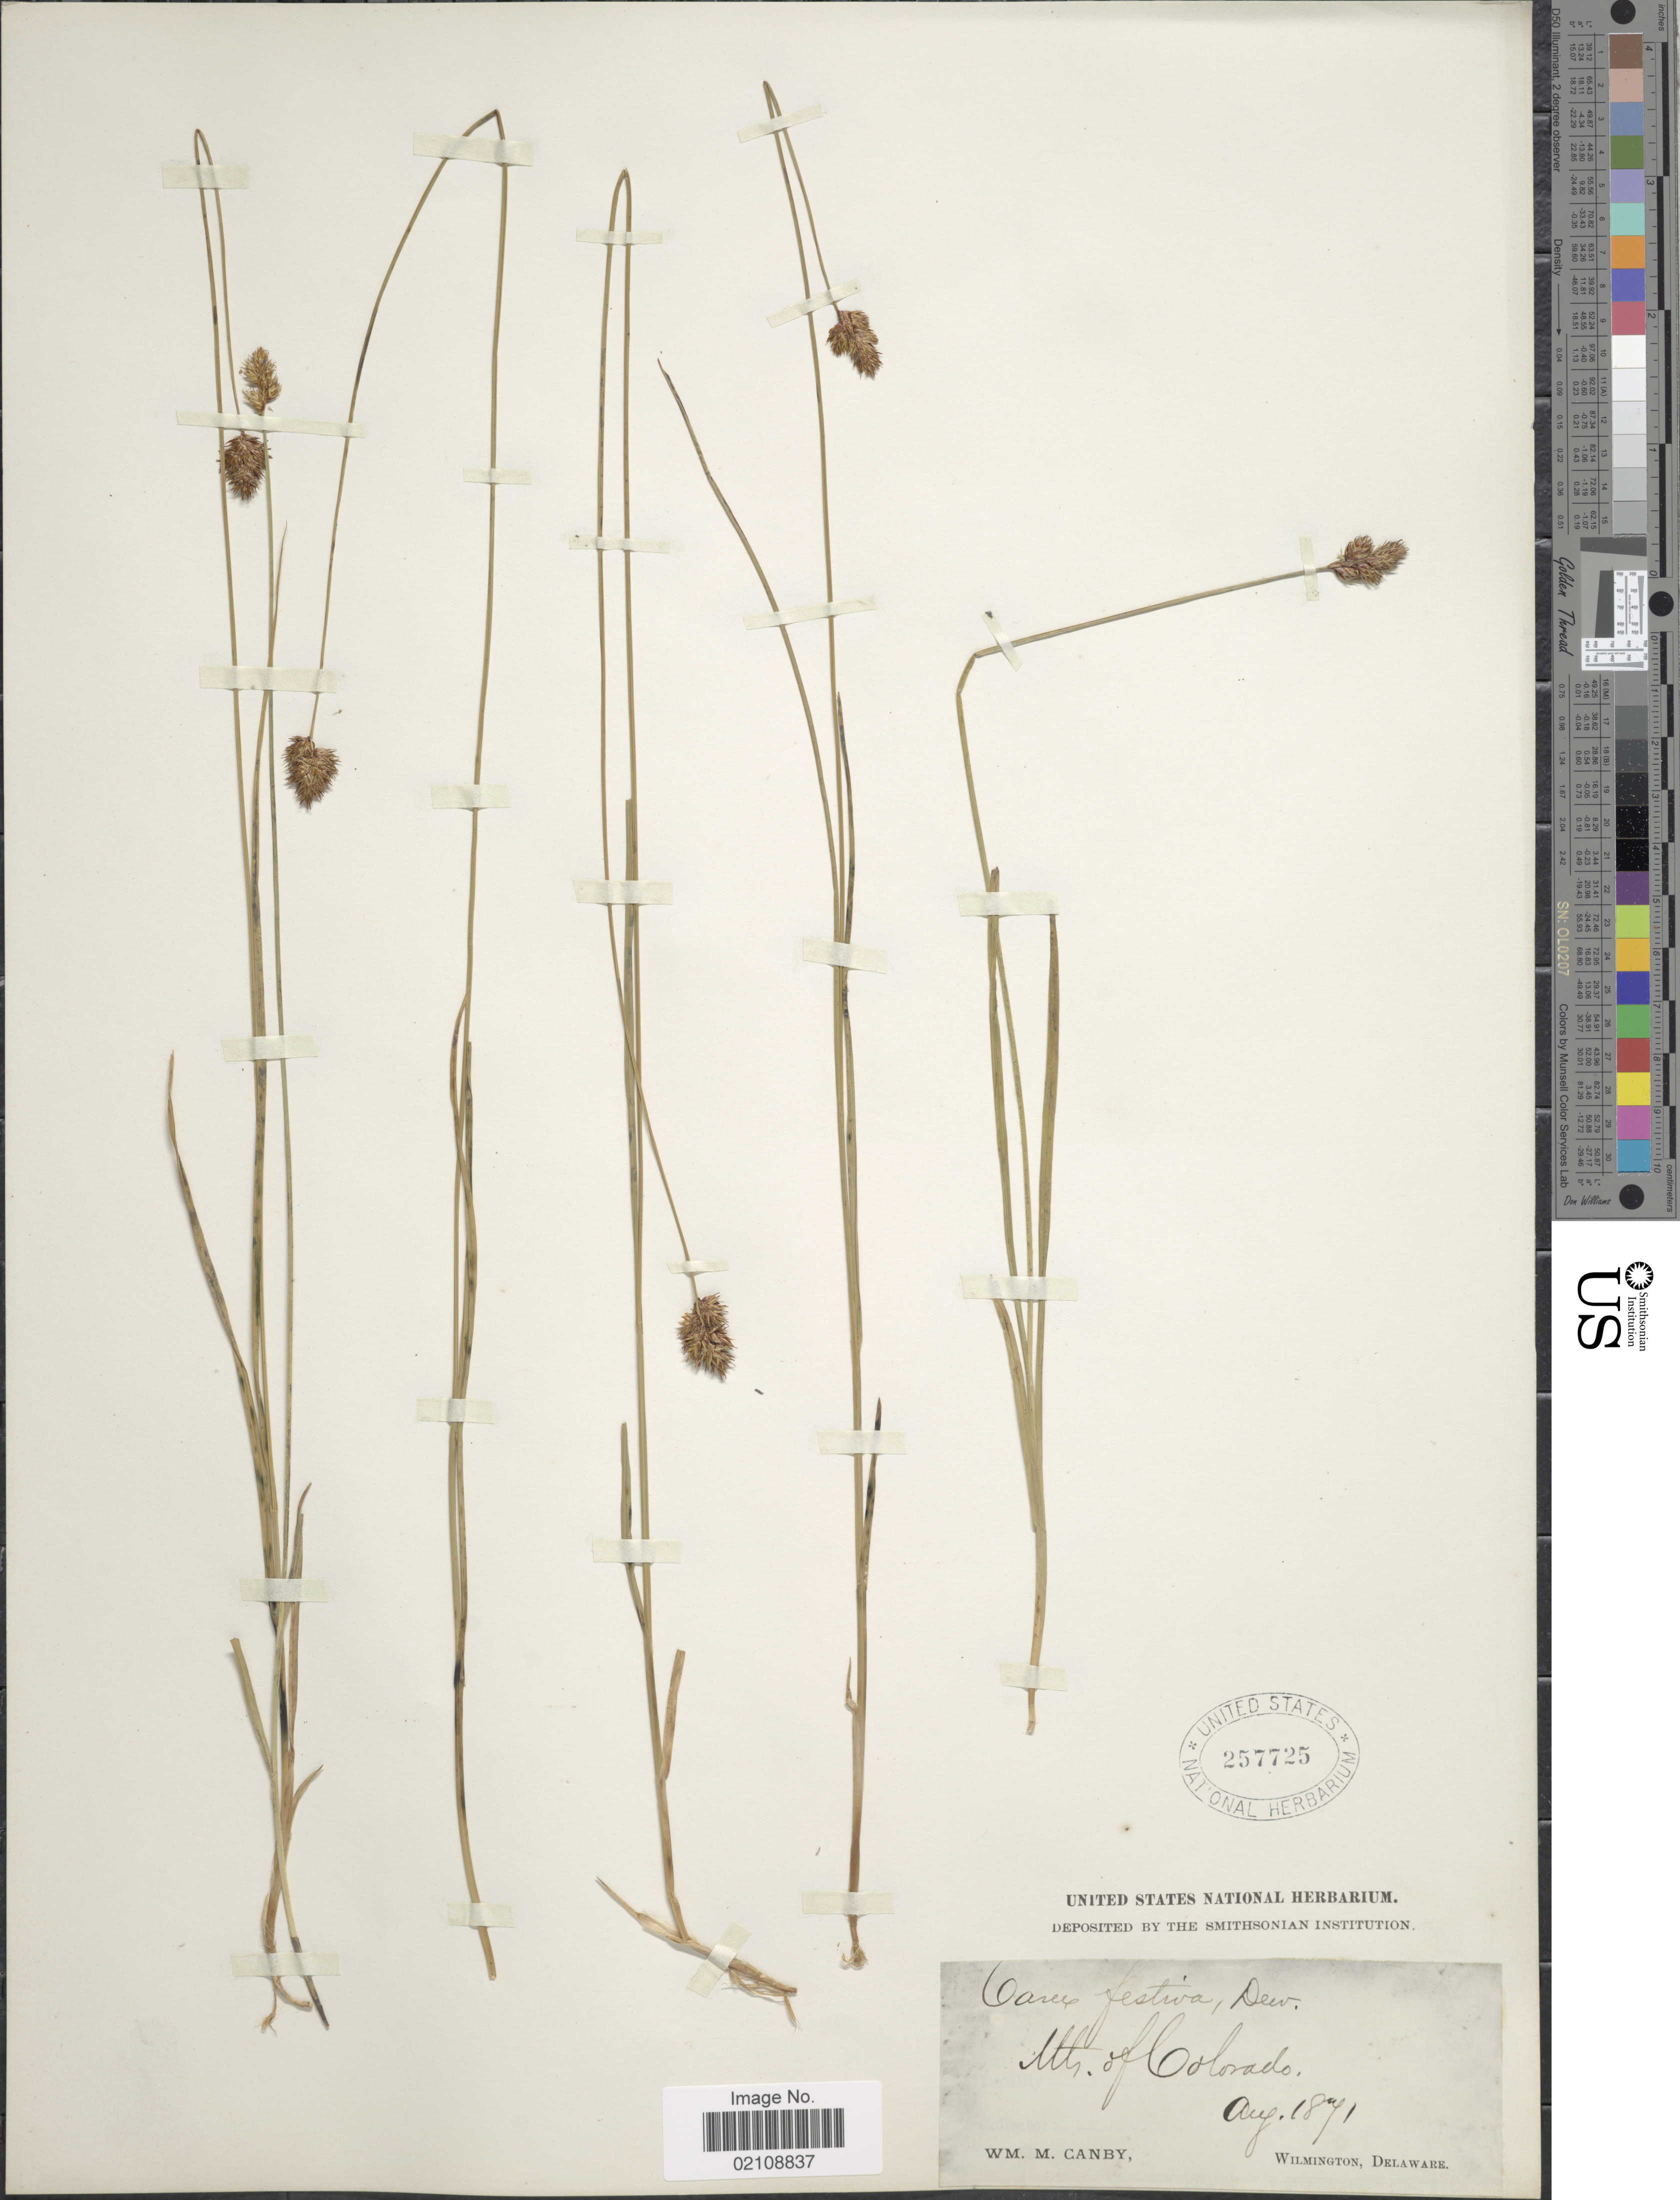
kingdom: Plantae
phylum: Tracheophyta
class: Liliopsida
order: Poales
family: Cyperaceae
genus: Carex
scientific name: Carex microptera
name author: Mack.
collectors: W. M. Canby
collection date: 1871-08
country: United States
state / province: Colorado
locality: Mts. of Colorado.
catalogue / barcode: US 257725